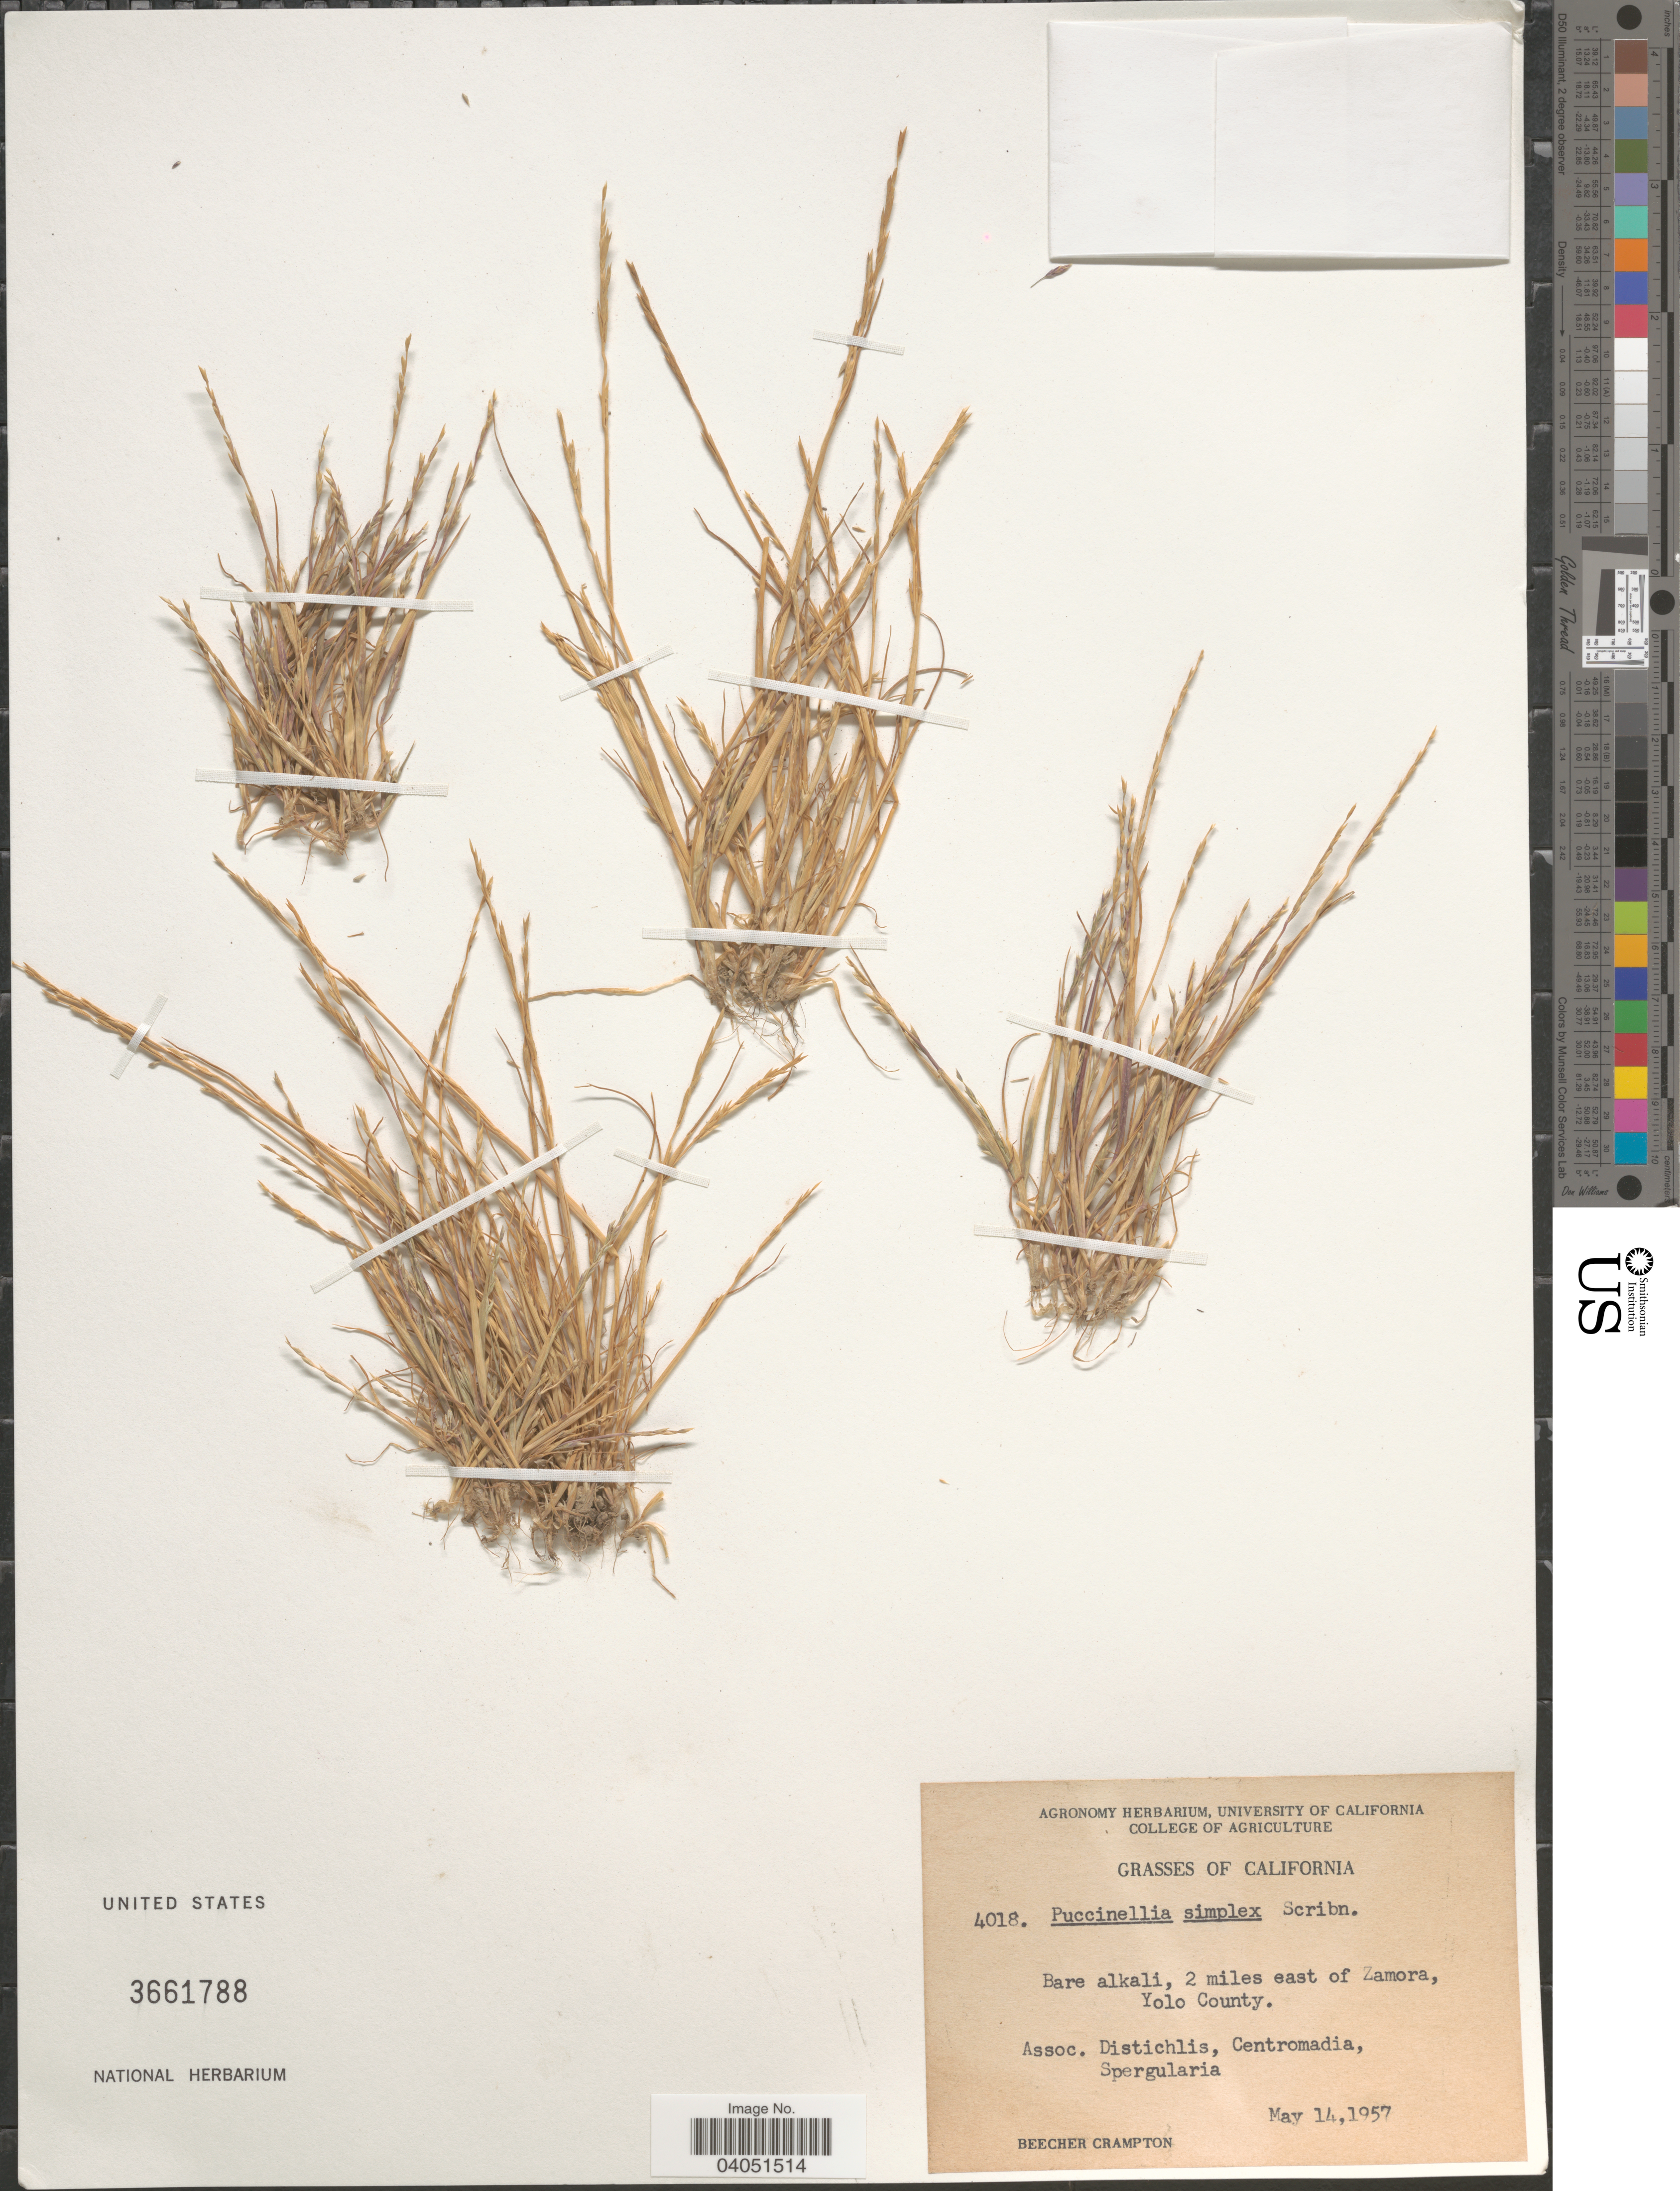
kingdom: Plantae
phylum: Tracheophyta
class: Liliopsida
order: Poales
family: Poaceae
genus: Puccinellia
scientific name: Puccinellia simplex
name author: Scribn.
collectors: B. Crampton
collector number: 4018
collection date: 1957-05-14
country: United States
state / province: California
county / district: Yolo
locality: Bare alkali, 2 miles east of Zamora, Yolo County.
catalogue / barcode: US 3661788